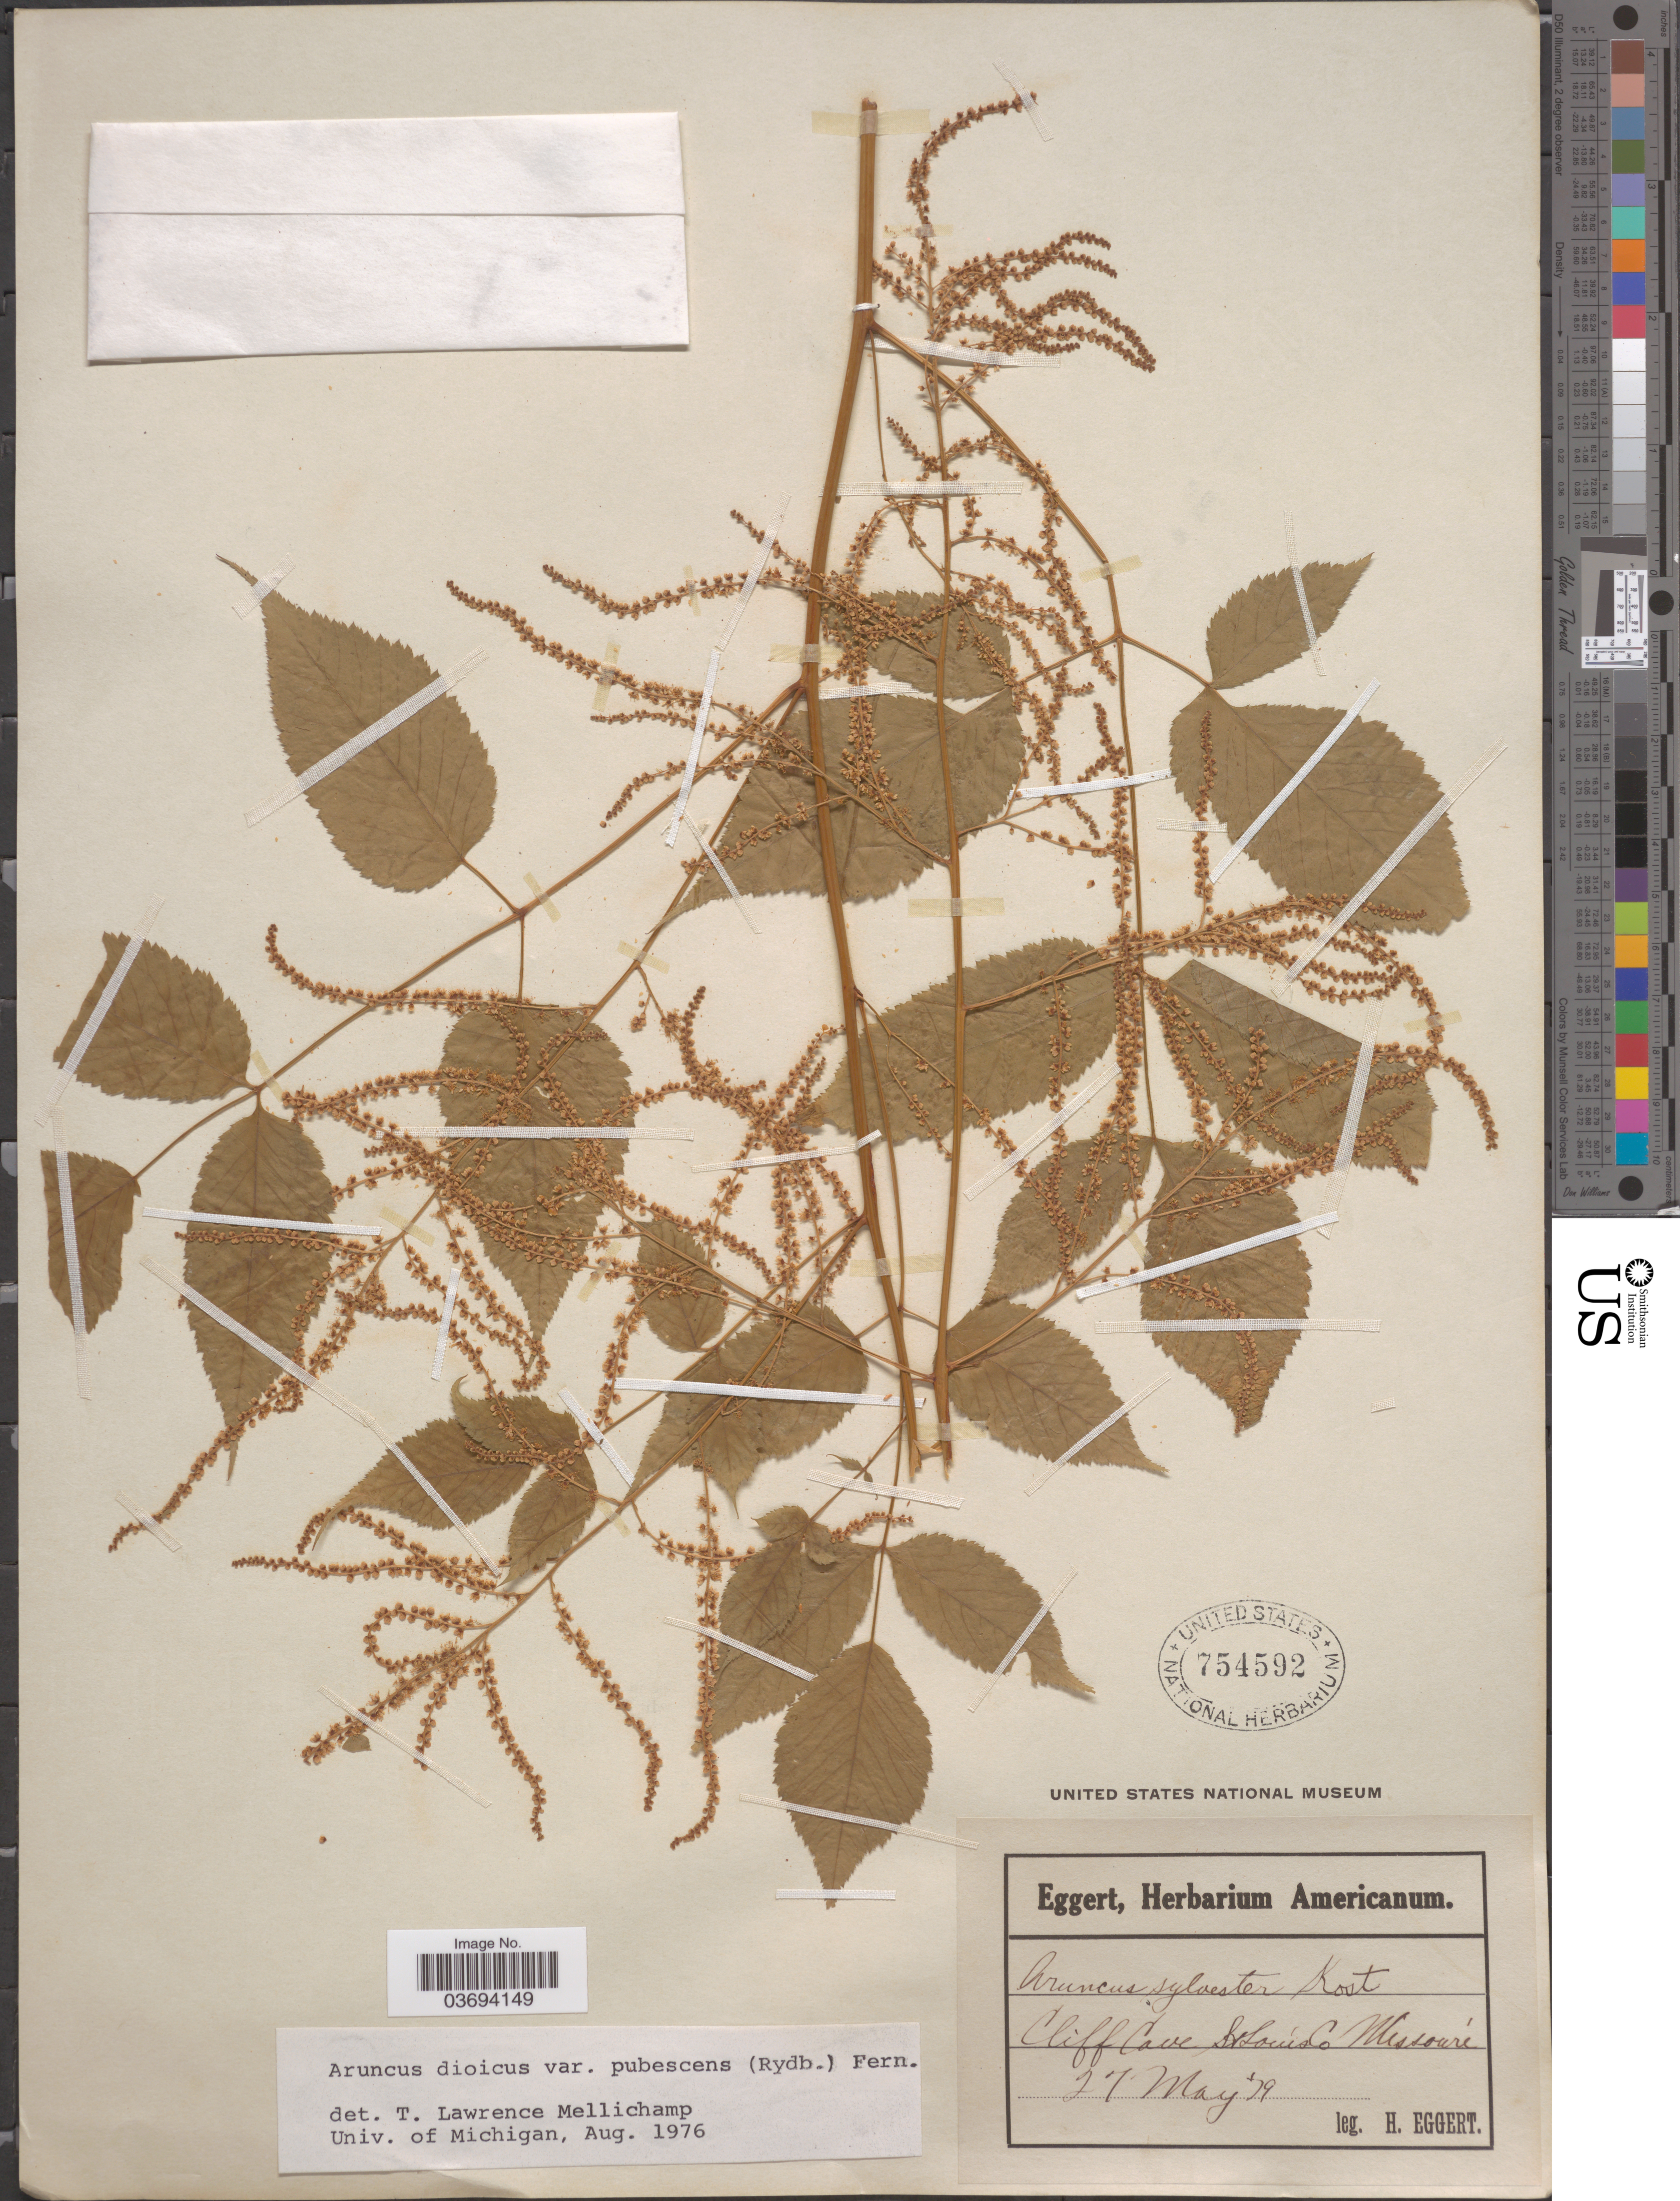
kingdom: Plantae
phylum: Tracheophyta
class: Magnoliopsida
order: Rosales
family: Rosaceae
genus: Aruncus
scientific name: Aruncus dioicus var. pubescens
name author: (Rydb.) Fernald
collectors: H. Eggert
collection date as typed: Transcribed d/m/y: 27/5/79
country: United States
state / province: Missouri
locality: Cliff Cave St Louis Co.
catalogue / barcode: US 754592